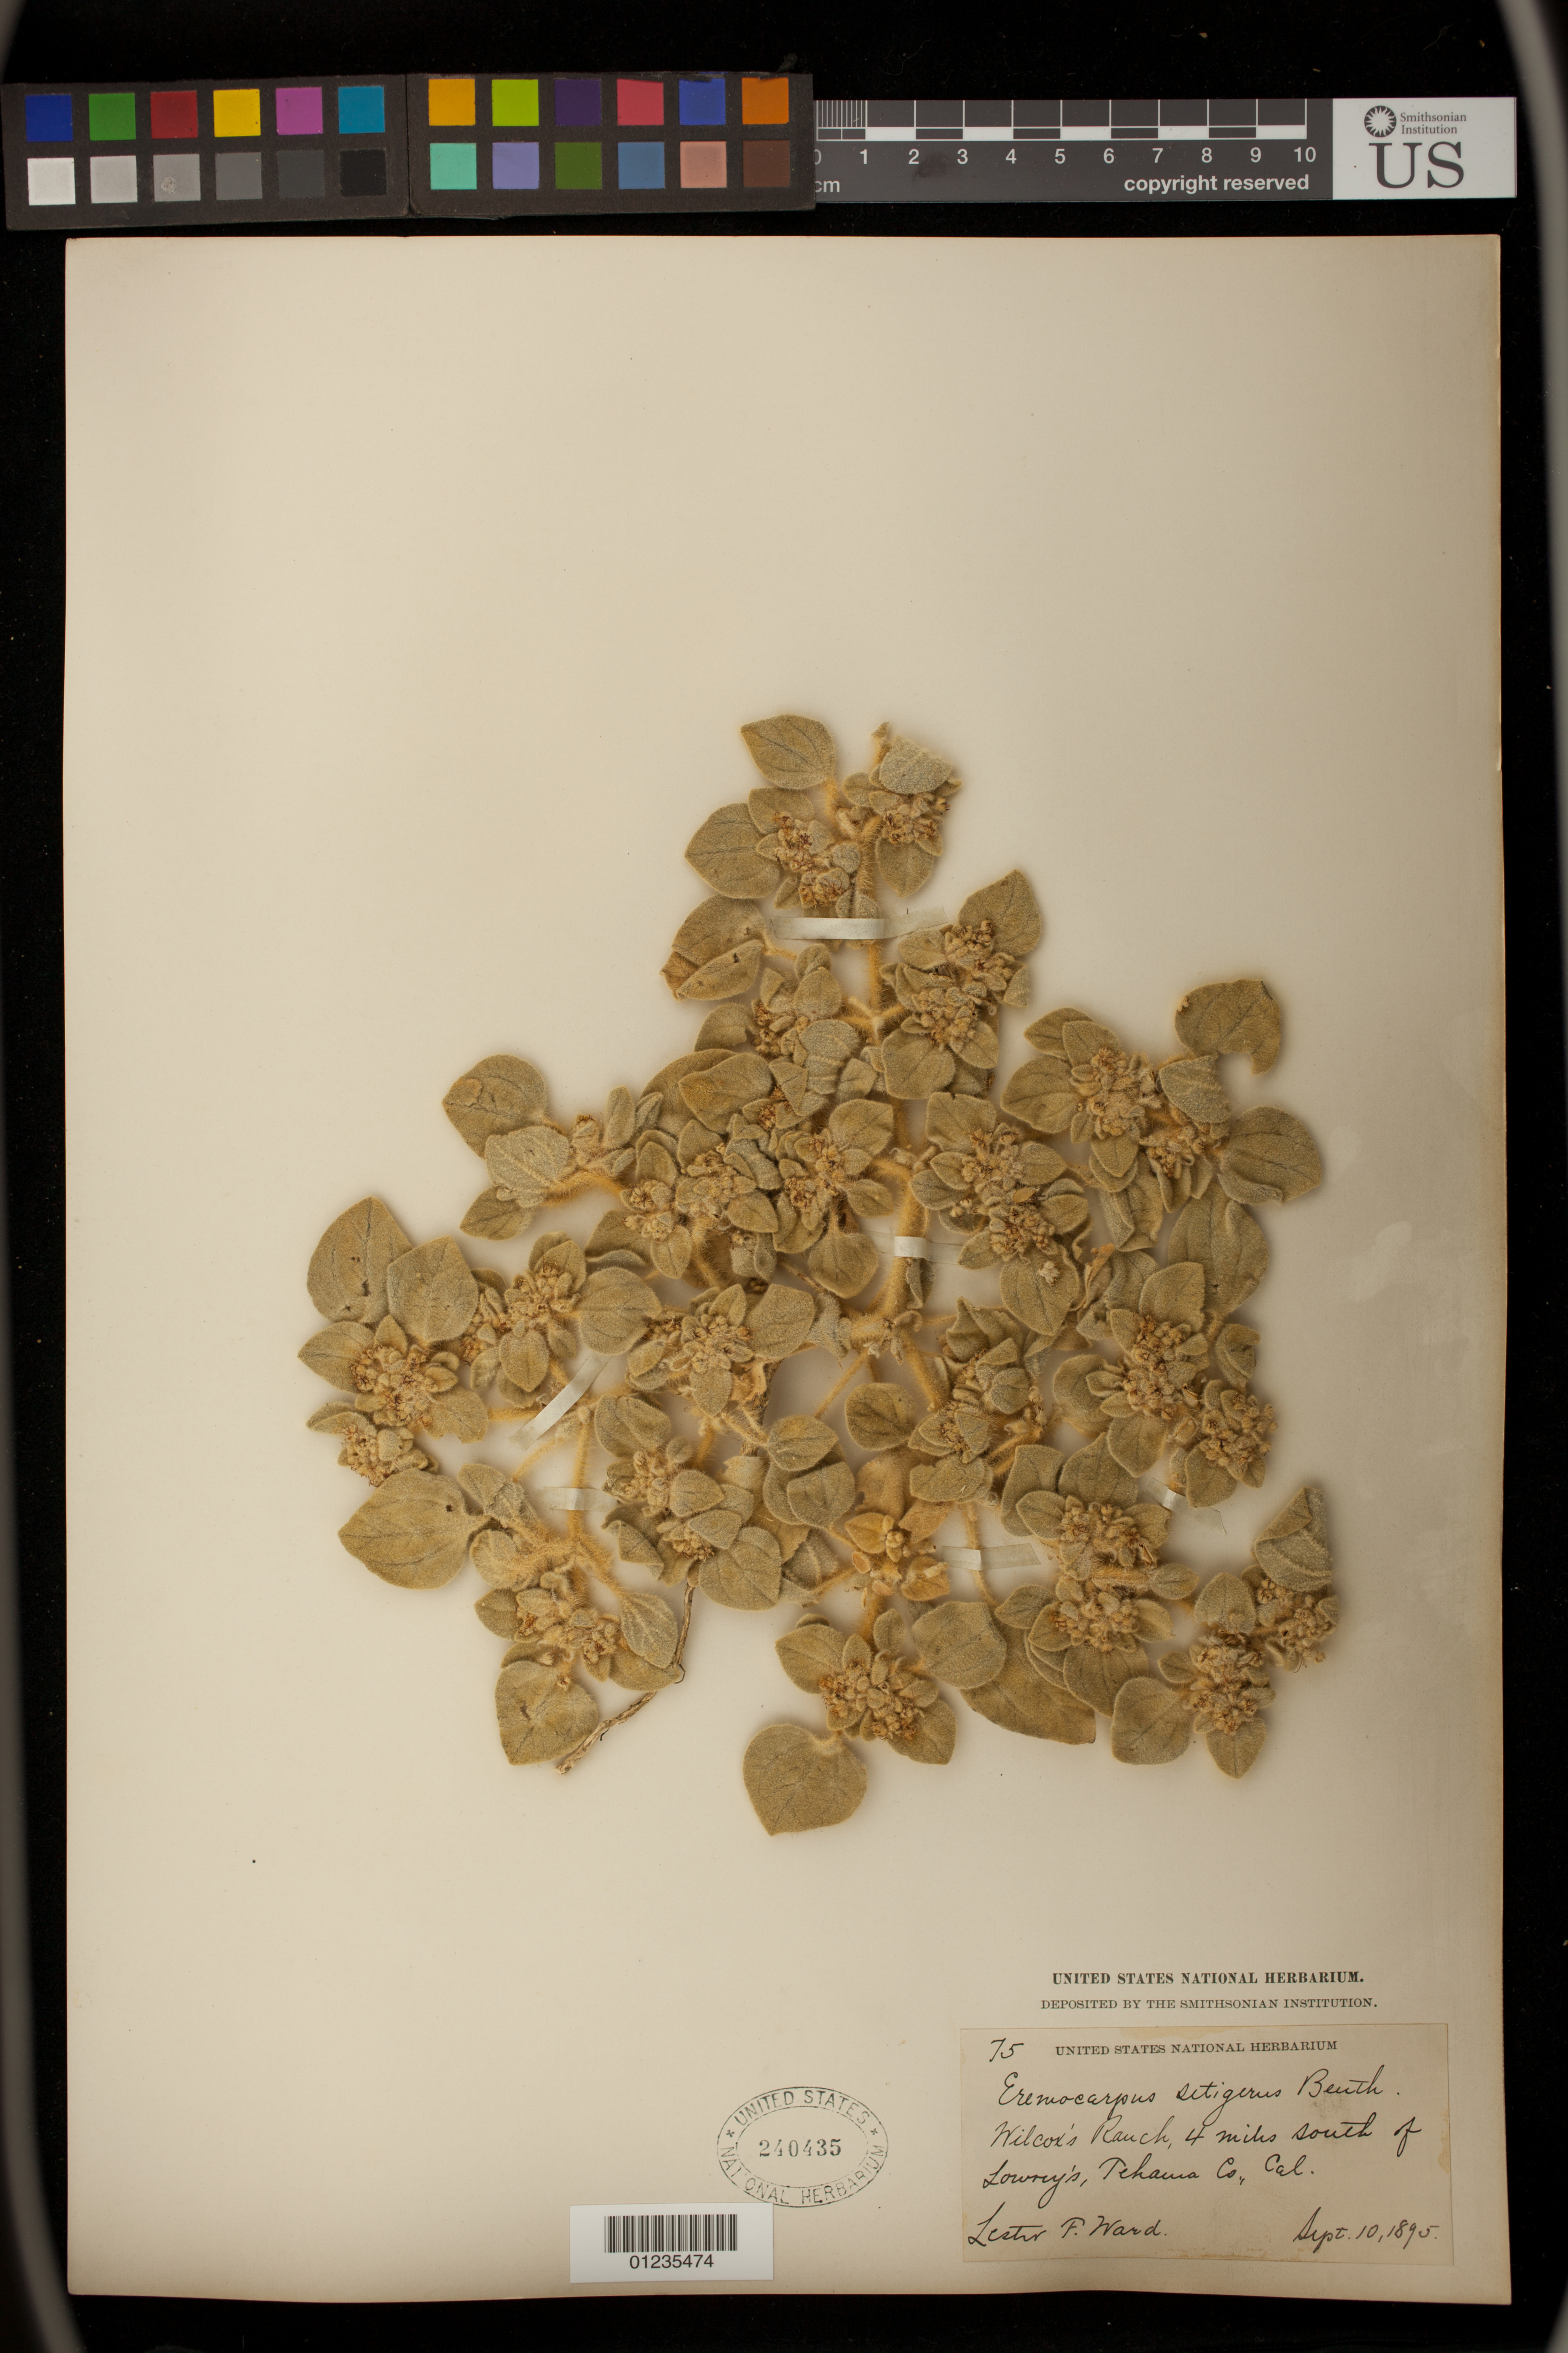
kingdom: Plantae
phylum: Tracheophyta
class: Magnoliopsida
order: Malpighiales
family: Euphorbiaceae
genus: Eremocarpus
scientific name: Eremocarpus setigerus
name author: (Hook.) Benth.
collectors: L. F. Ward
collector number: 75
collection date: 1895-09-10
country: United States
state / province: California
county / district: Tehama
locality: Wilcox's Ranch, 4 miles south of Lowry's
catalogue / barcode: US 240435